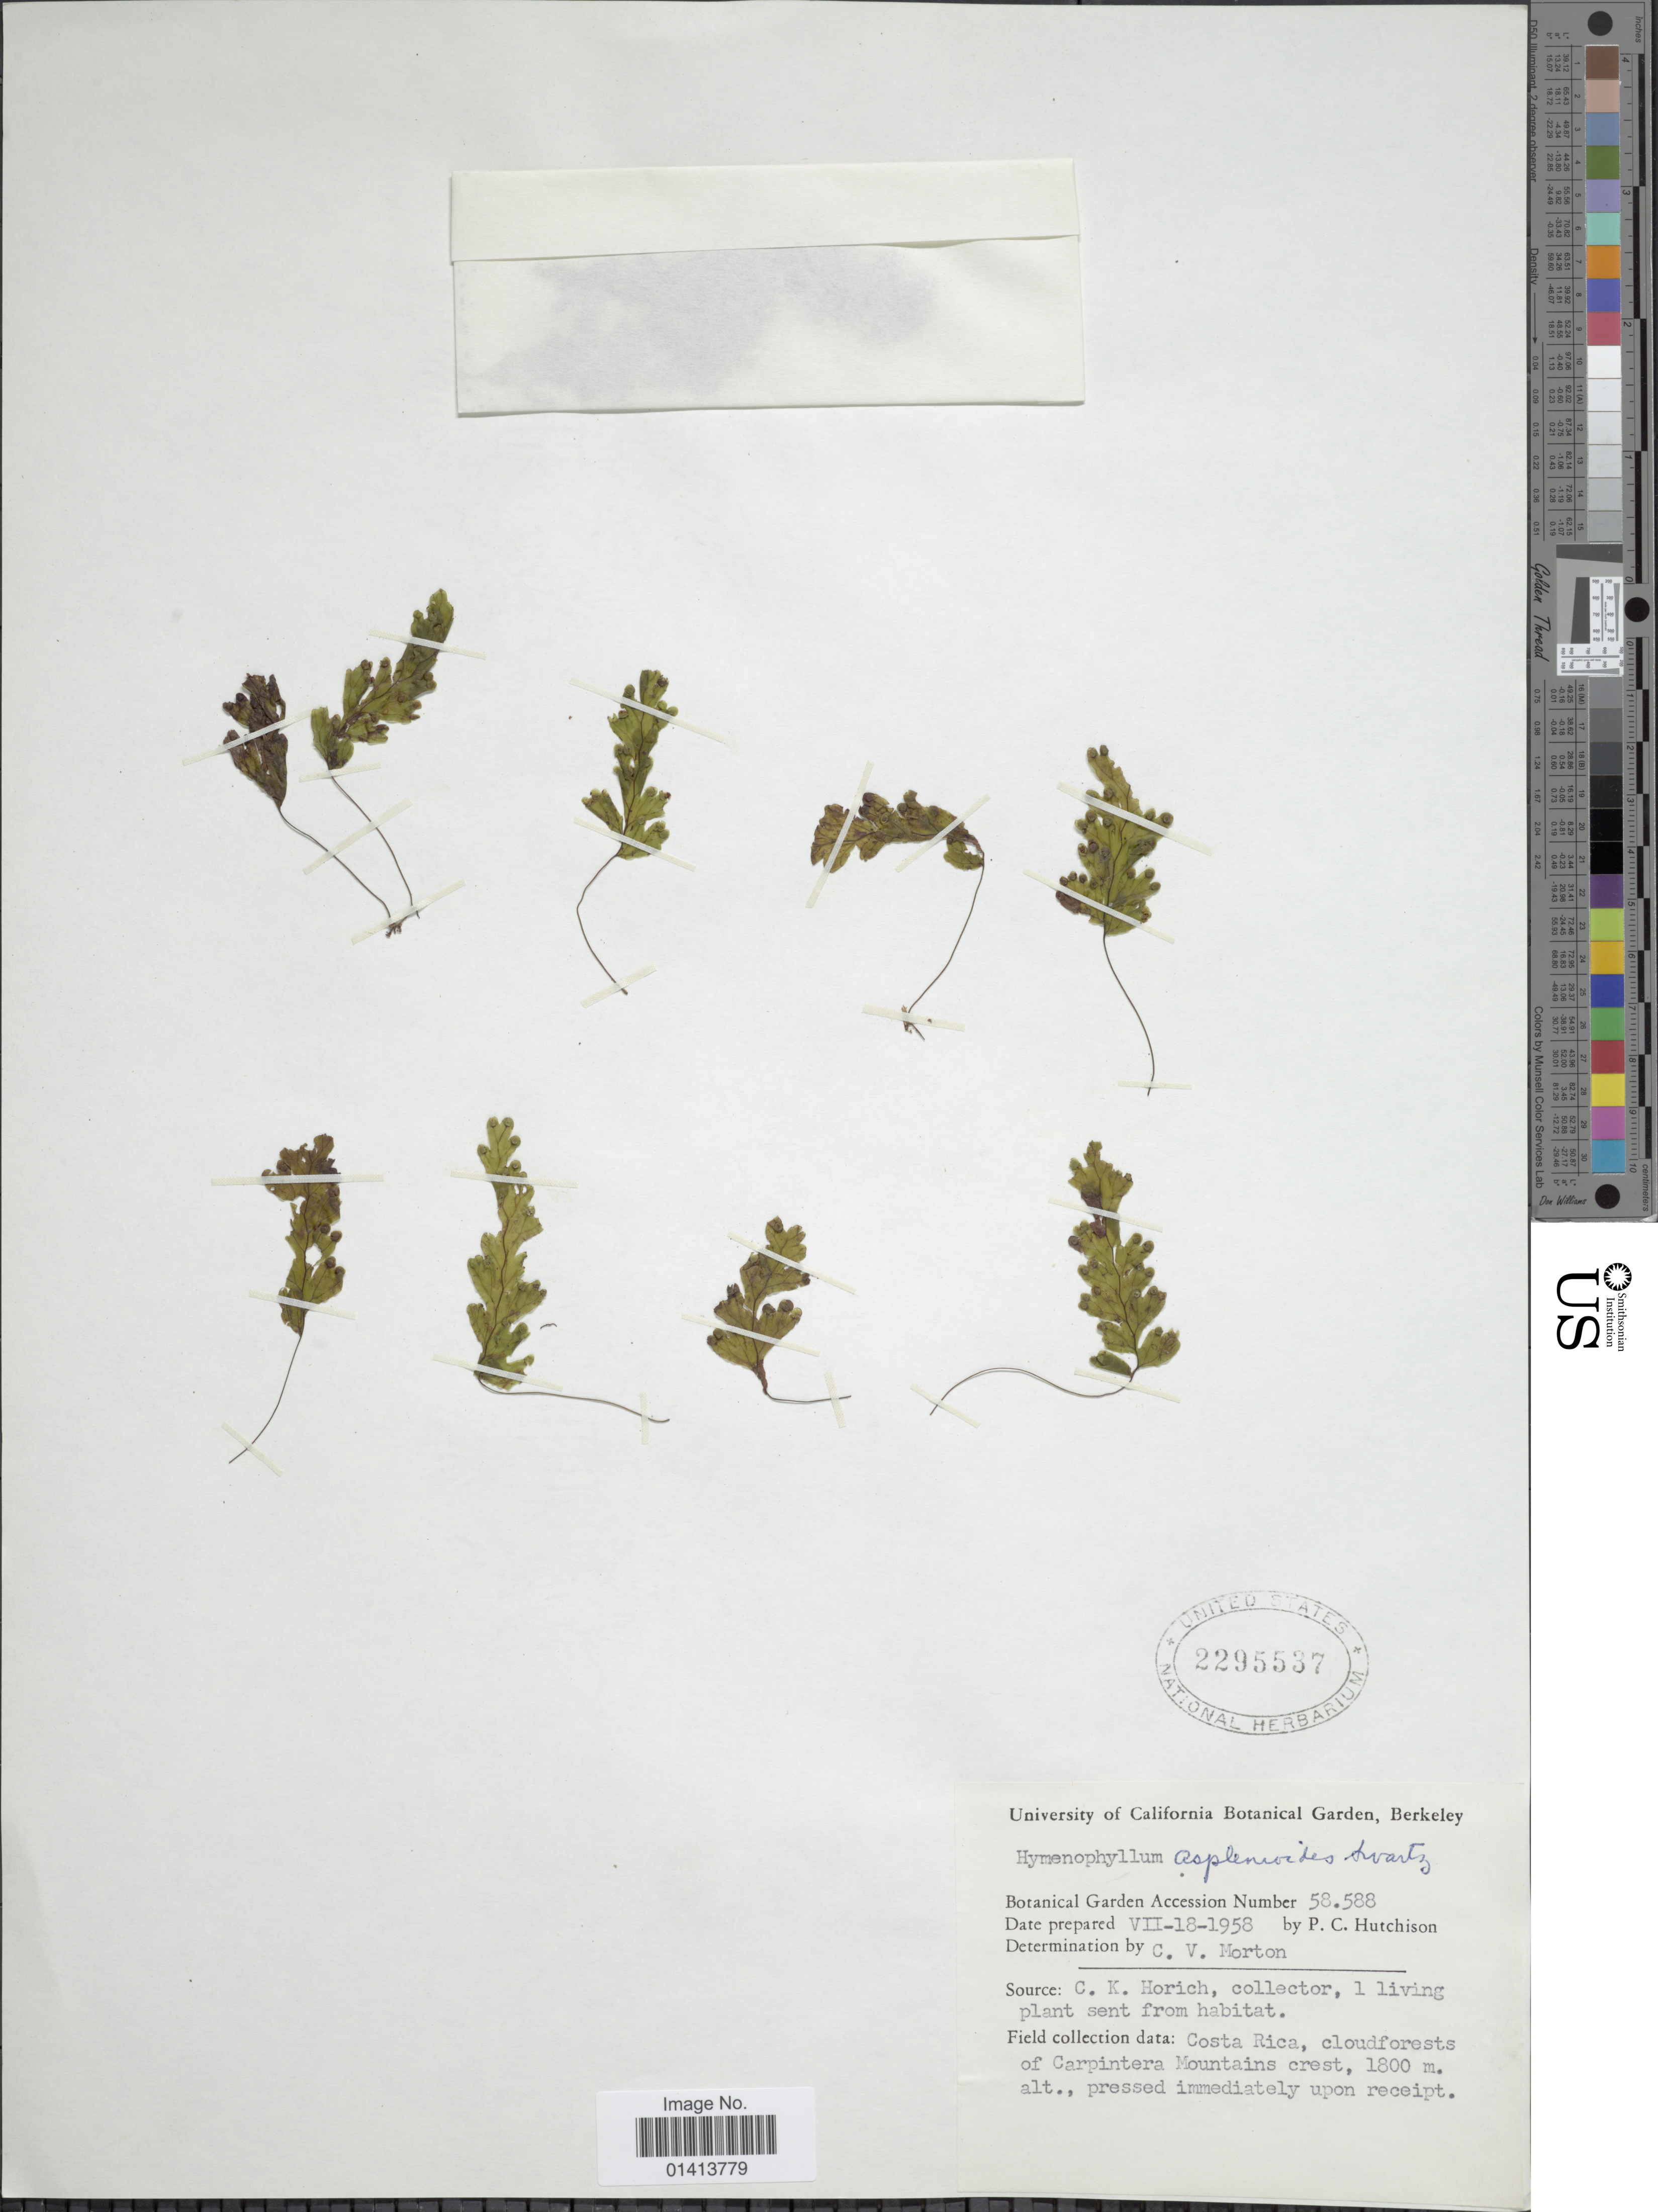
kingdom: Plantae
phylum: Tracheophyta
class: Polypodiopsida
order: Hymenophyllales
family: Hymenophyllaceae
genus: Hymenophyllum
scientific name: Hymenophyllum asplenioides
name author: (Sw.) Sw.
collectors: P. C. Hutchison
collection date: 1958-07-18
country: Costa Rica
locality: Cloudforest of Carpintera Mountains Crest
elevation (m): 1800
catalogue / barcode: US 2295537